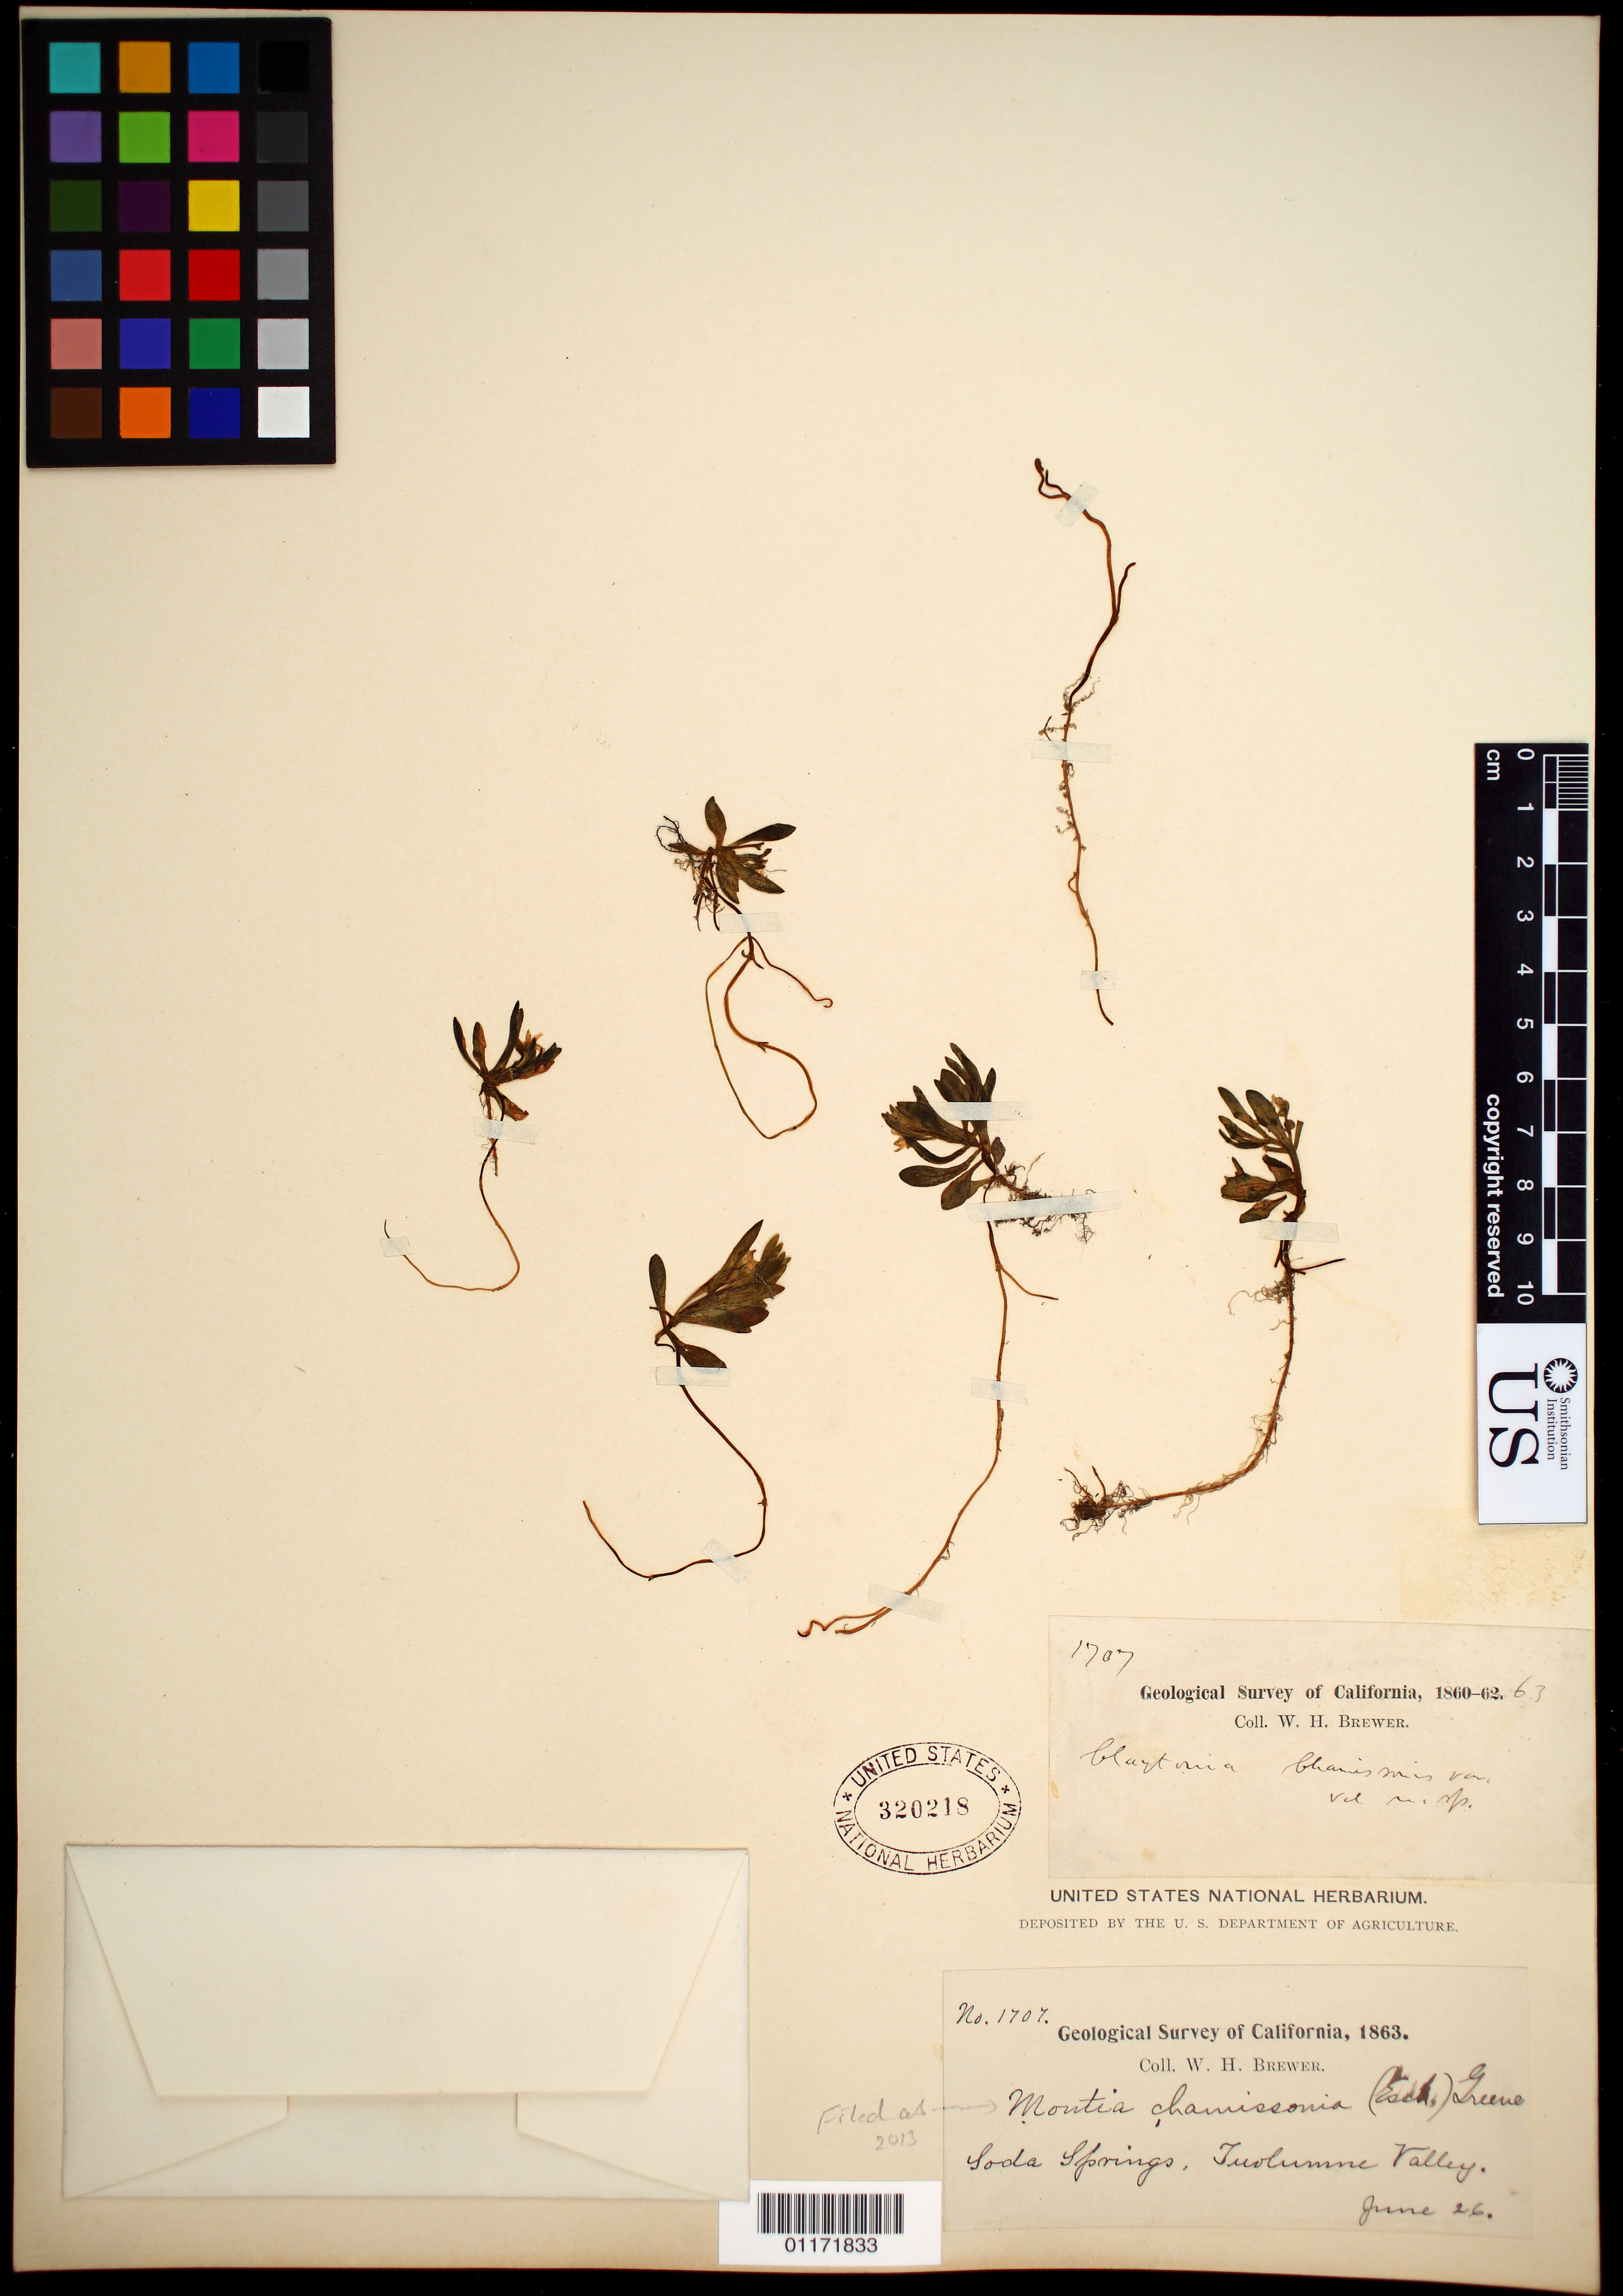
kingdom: Plantae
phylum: Tracheophyta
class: Magnoliopsida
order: Caryophyllales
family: Montiaceae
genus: Montia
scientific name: Montia chamissoi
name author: (Ledeb. ex Spreng.) Greene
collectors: W. H. Brewer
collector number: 1707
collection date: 1863-06-26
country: United States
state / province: California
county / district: Tuolumne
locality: Soda Springs, Tuolumne Valley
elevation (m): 2621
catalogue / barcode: US 320218